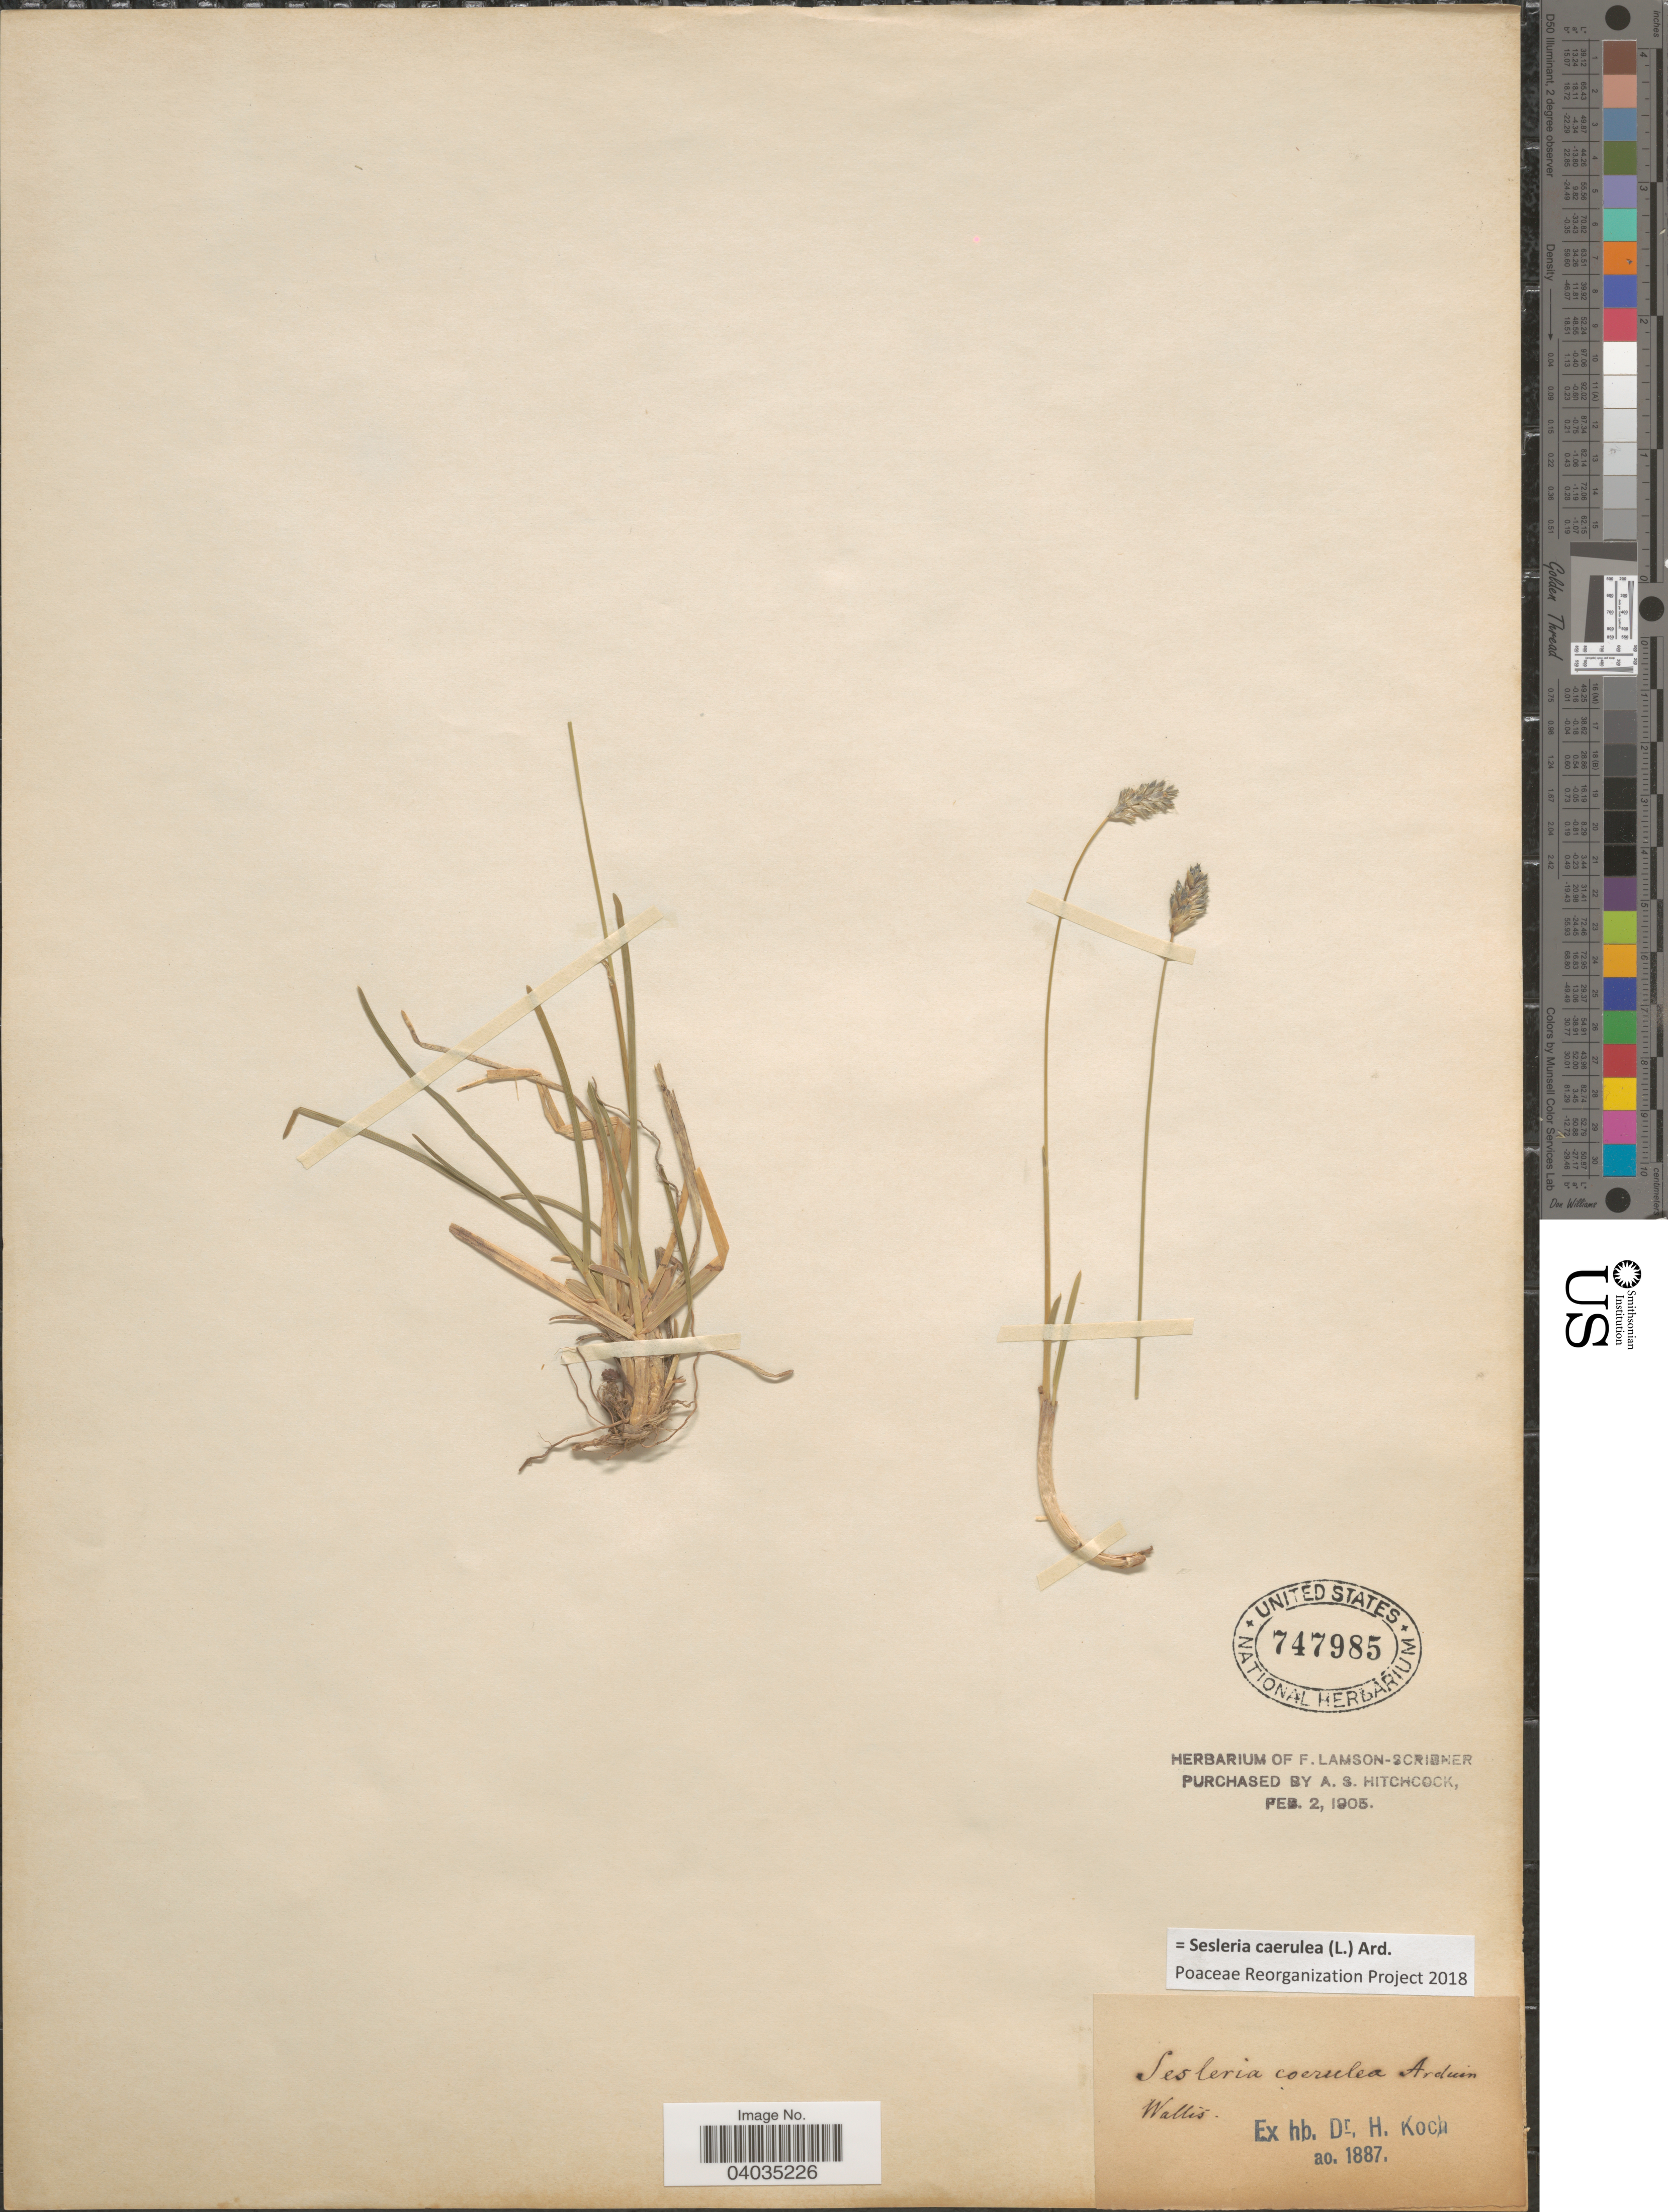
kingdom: Plantae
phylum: Tracheophyta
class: Liliopsida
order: Poales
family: Poaceae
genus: Sesleria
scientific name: Sesleria caerulea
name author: (L.) Ard.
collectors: Ex herb. Dr. H. Koch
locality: Wallis.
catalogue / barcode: US 747985